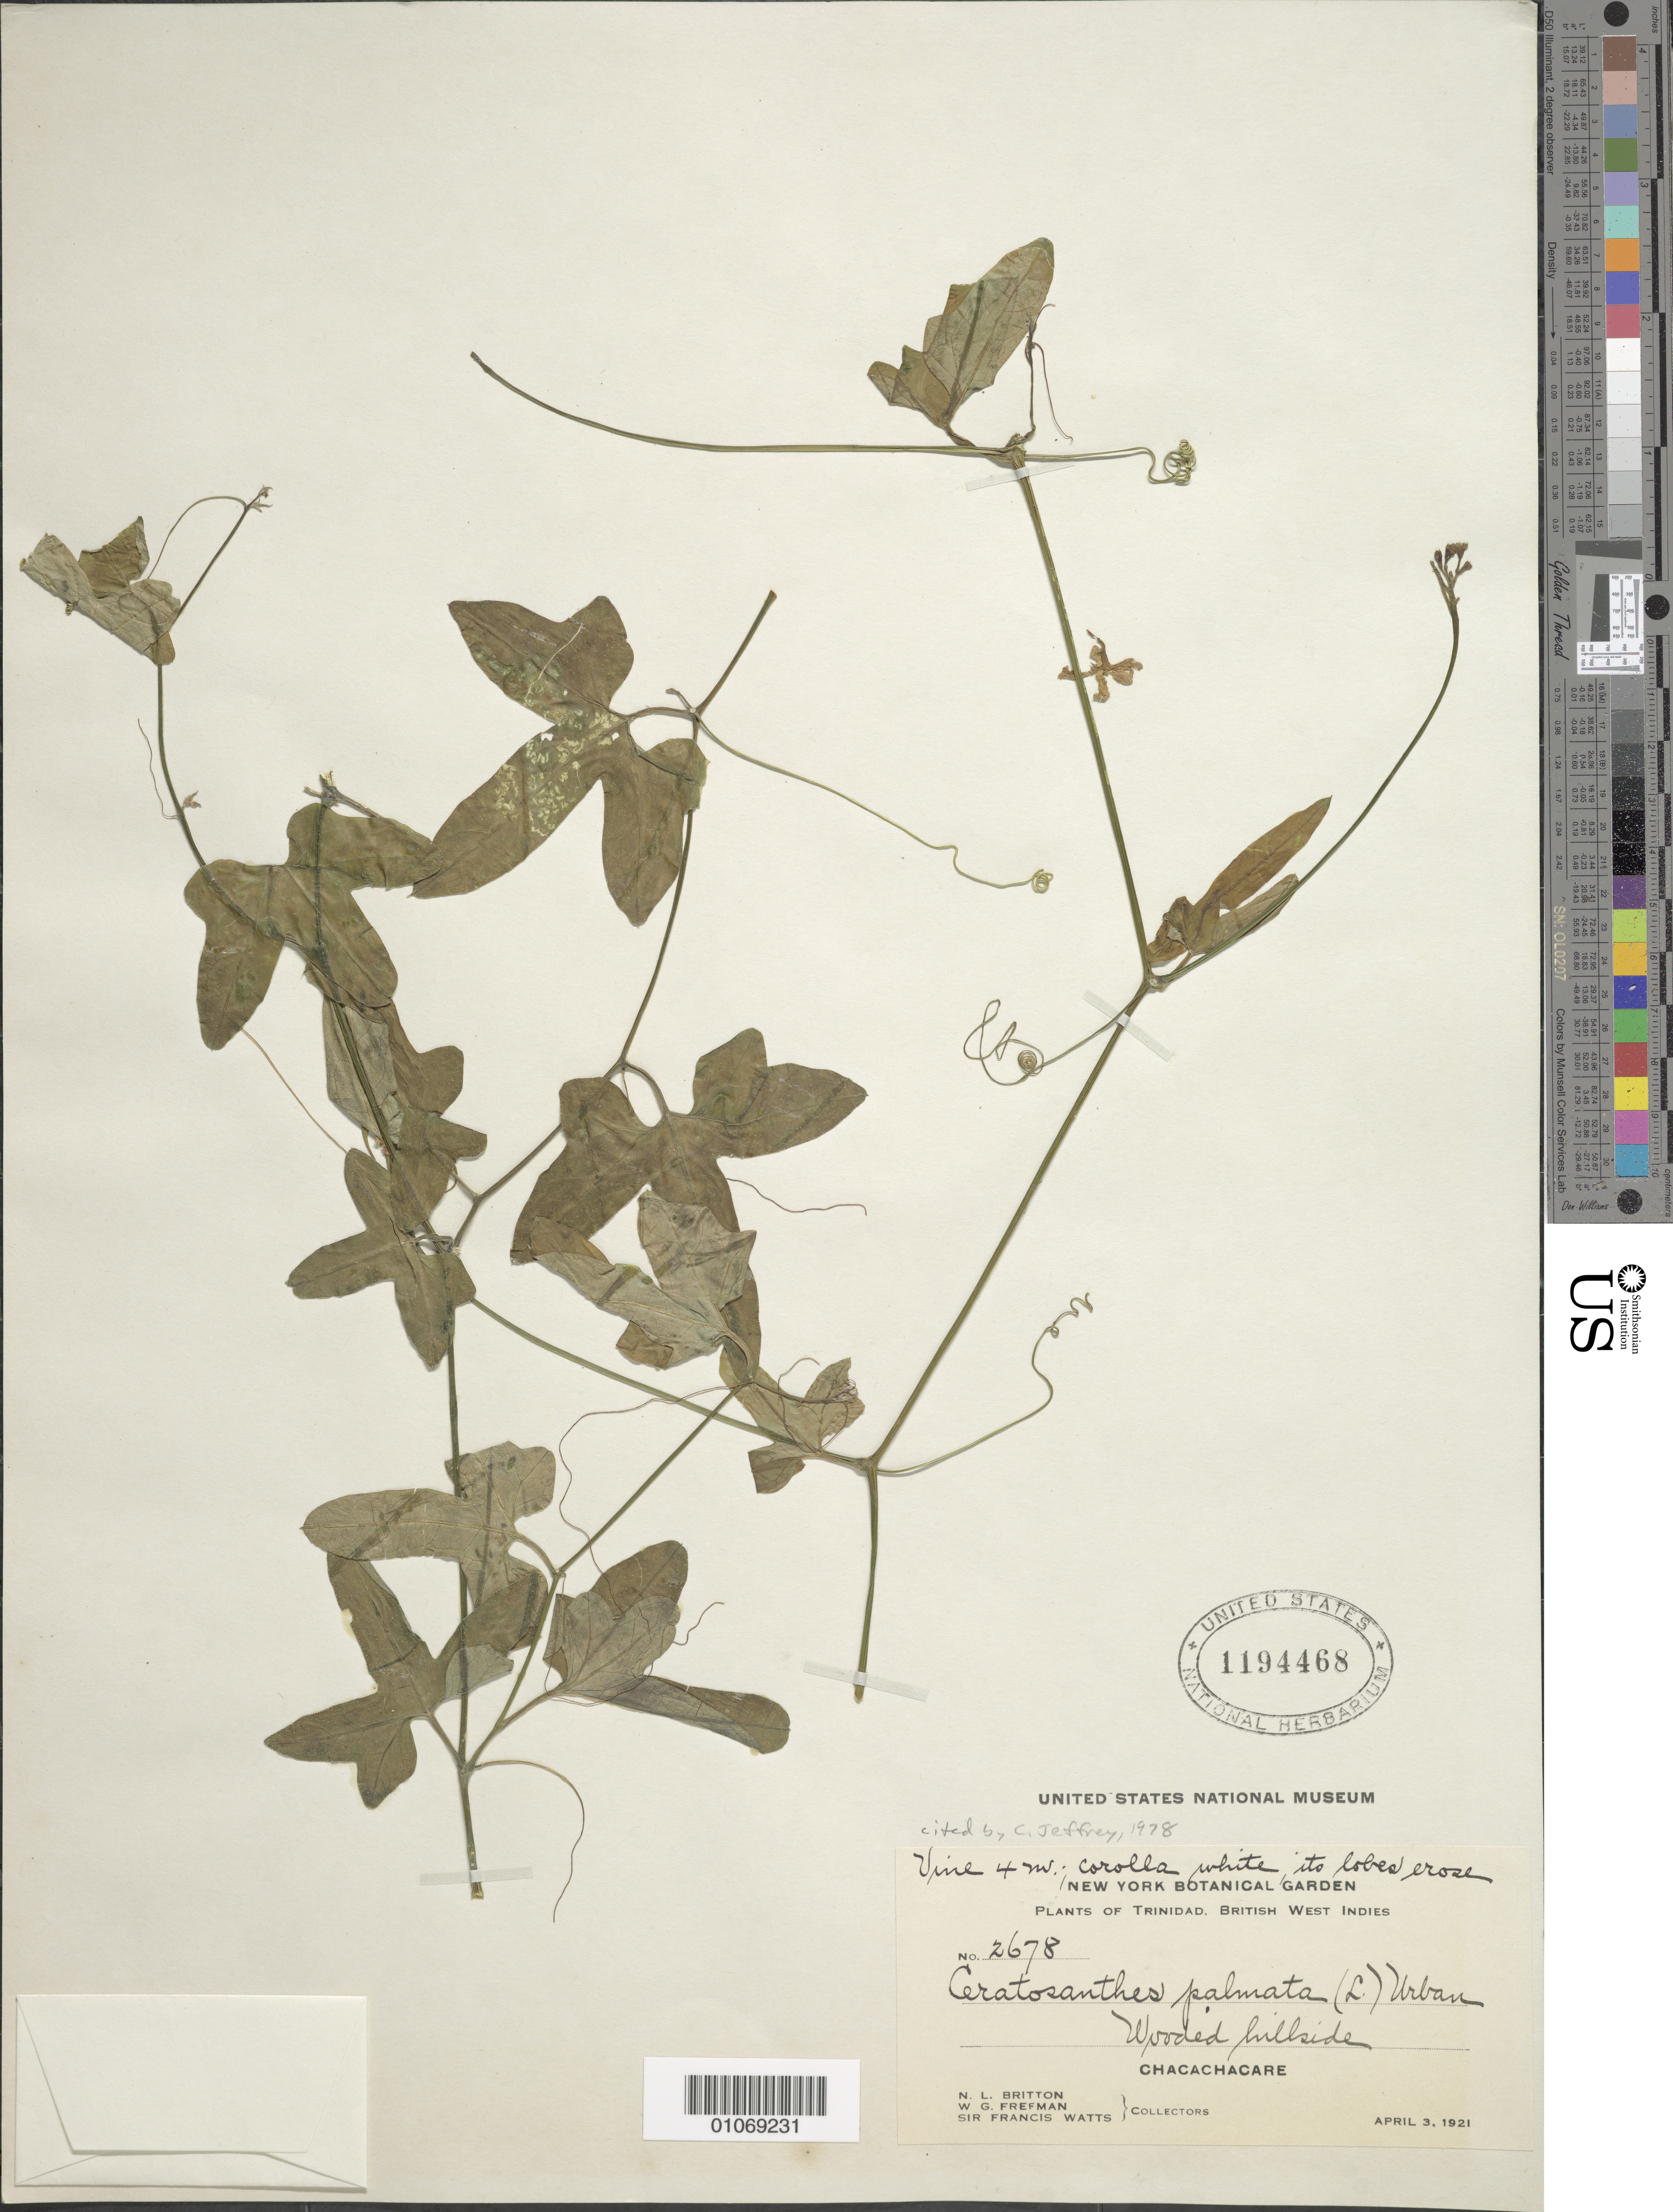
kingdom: Plantae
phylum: Tracheophyta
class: Magnoliopsida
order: Cucurbitales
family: Cucurbitaceae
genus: Ceratosanthes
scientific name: Ceratosanthes palmata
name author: (L.) Urb.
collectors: N. Britton, W. Freeman & F. Watts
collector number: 2678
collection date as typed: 03 Apr 1921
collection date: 1921-04-03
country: Trinidad and Tobago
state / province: Diego Martin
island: Chacachacare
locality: Chacachacare. Wooded hillside.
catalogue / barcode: US 1194468